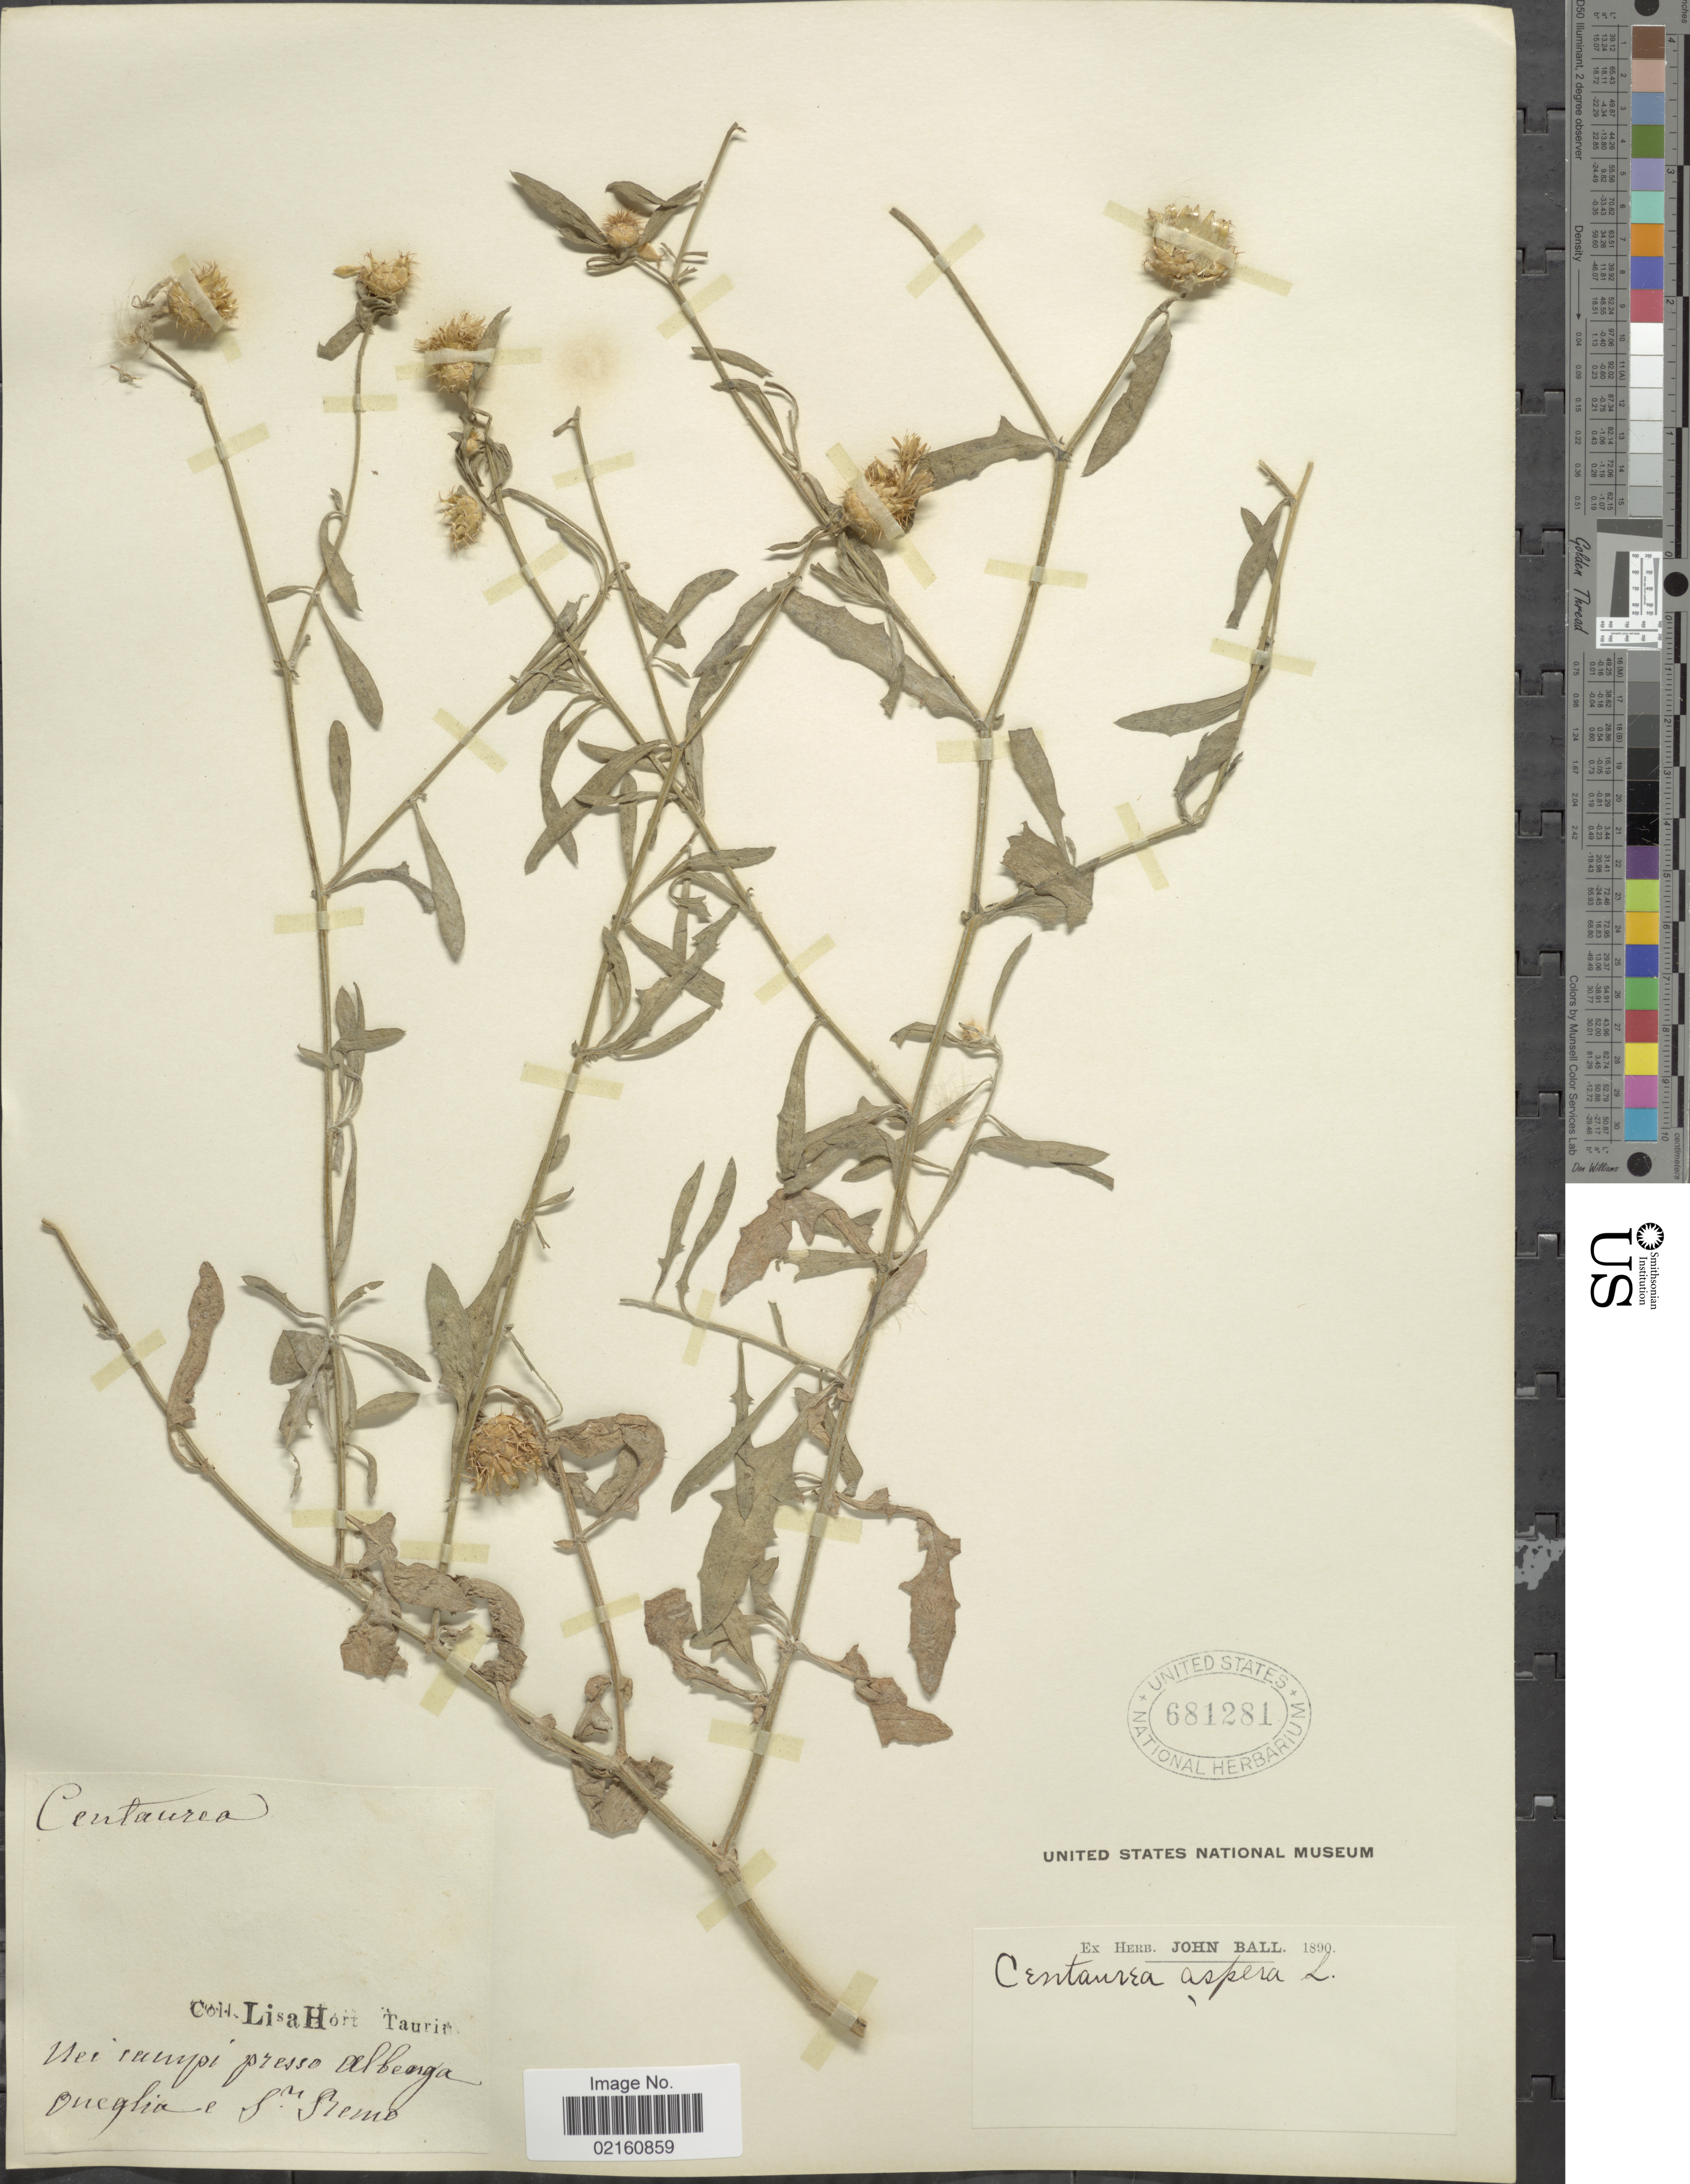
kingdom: Plantae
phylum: Tracheophyta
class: Magnoliopsida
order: Asterales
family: Asteraceae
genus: Centaurea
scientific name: Centaurea aspera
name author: L.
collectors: ex herb. Lisa Hort Taurin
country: Italy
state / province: Liguria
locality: Presso Alberga, oneglio e Sn. Sienio [interpreted]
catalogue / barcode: US 681281